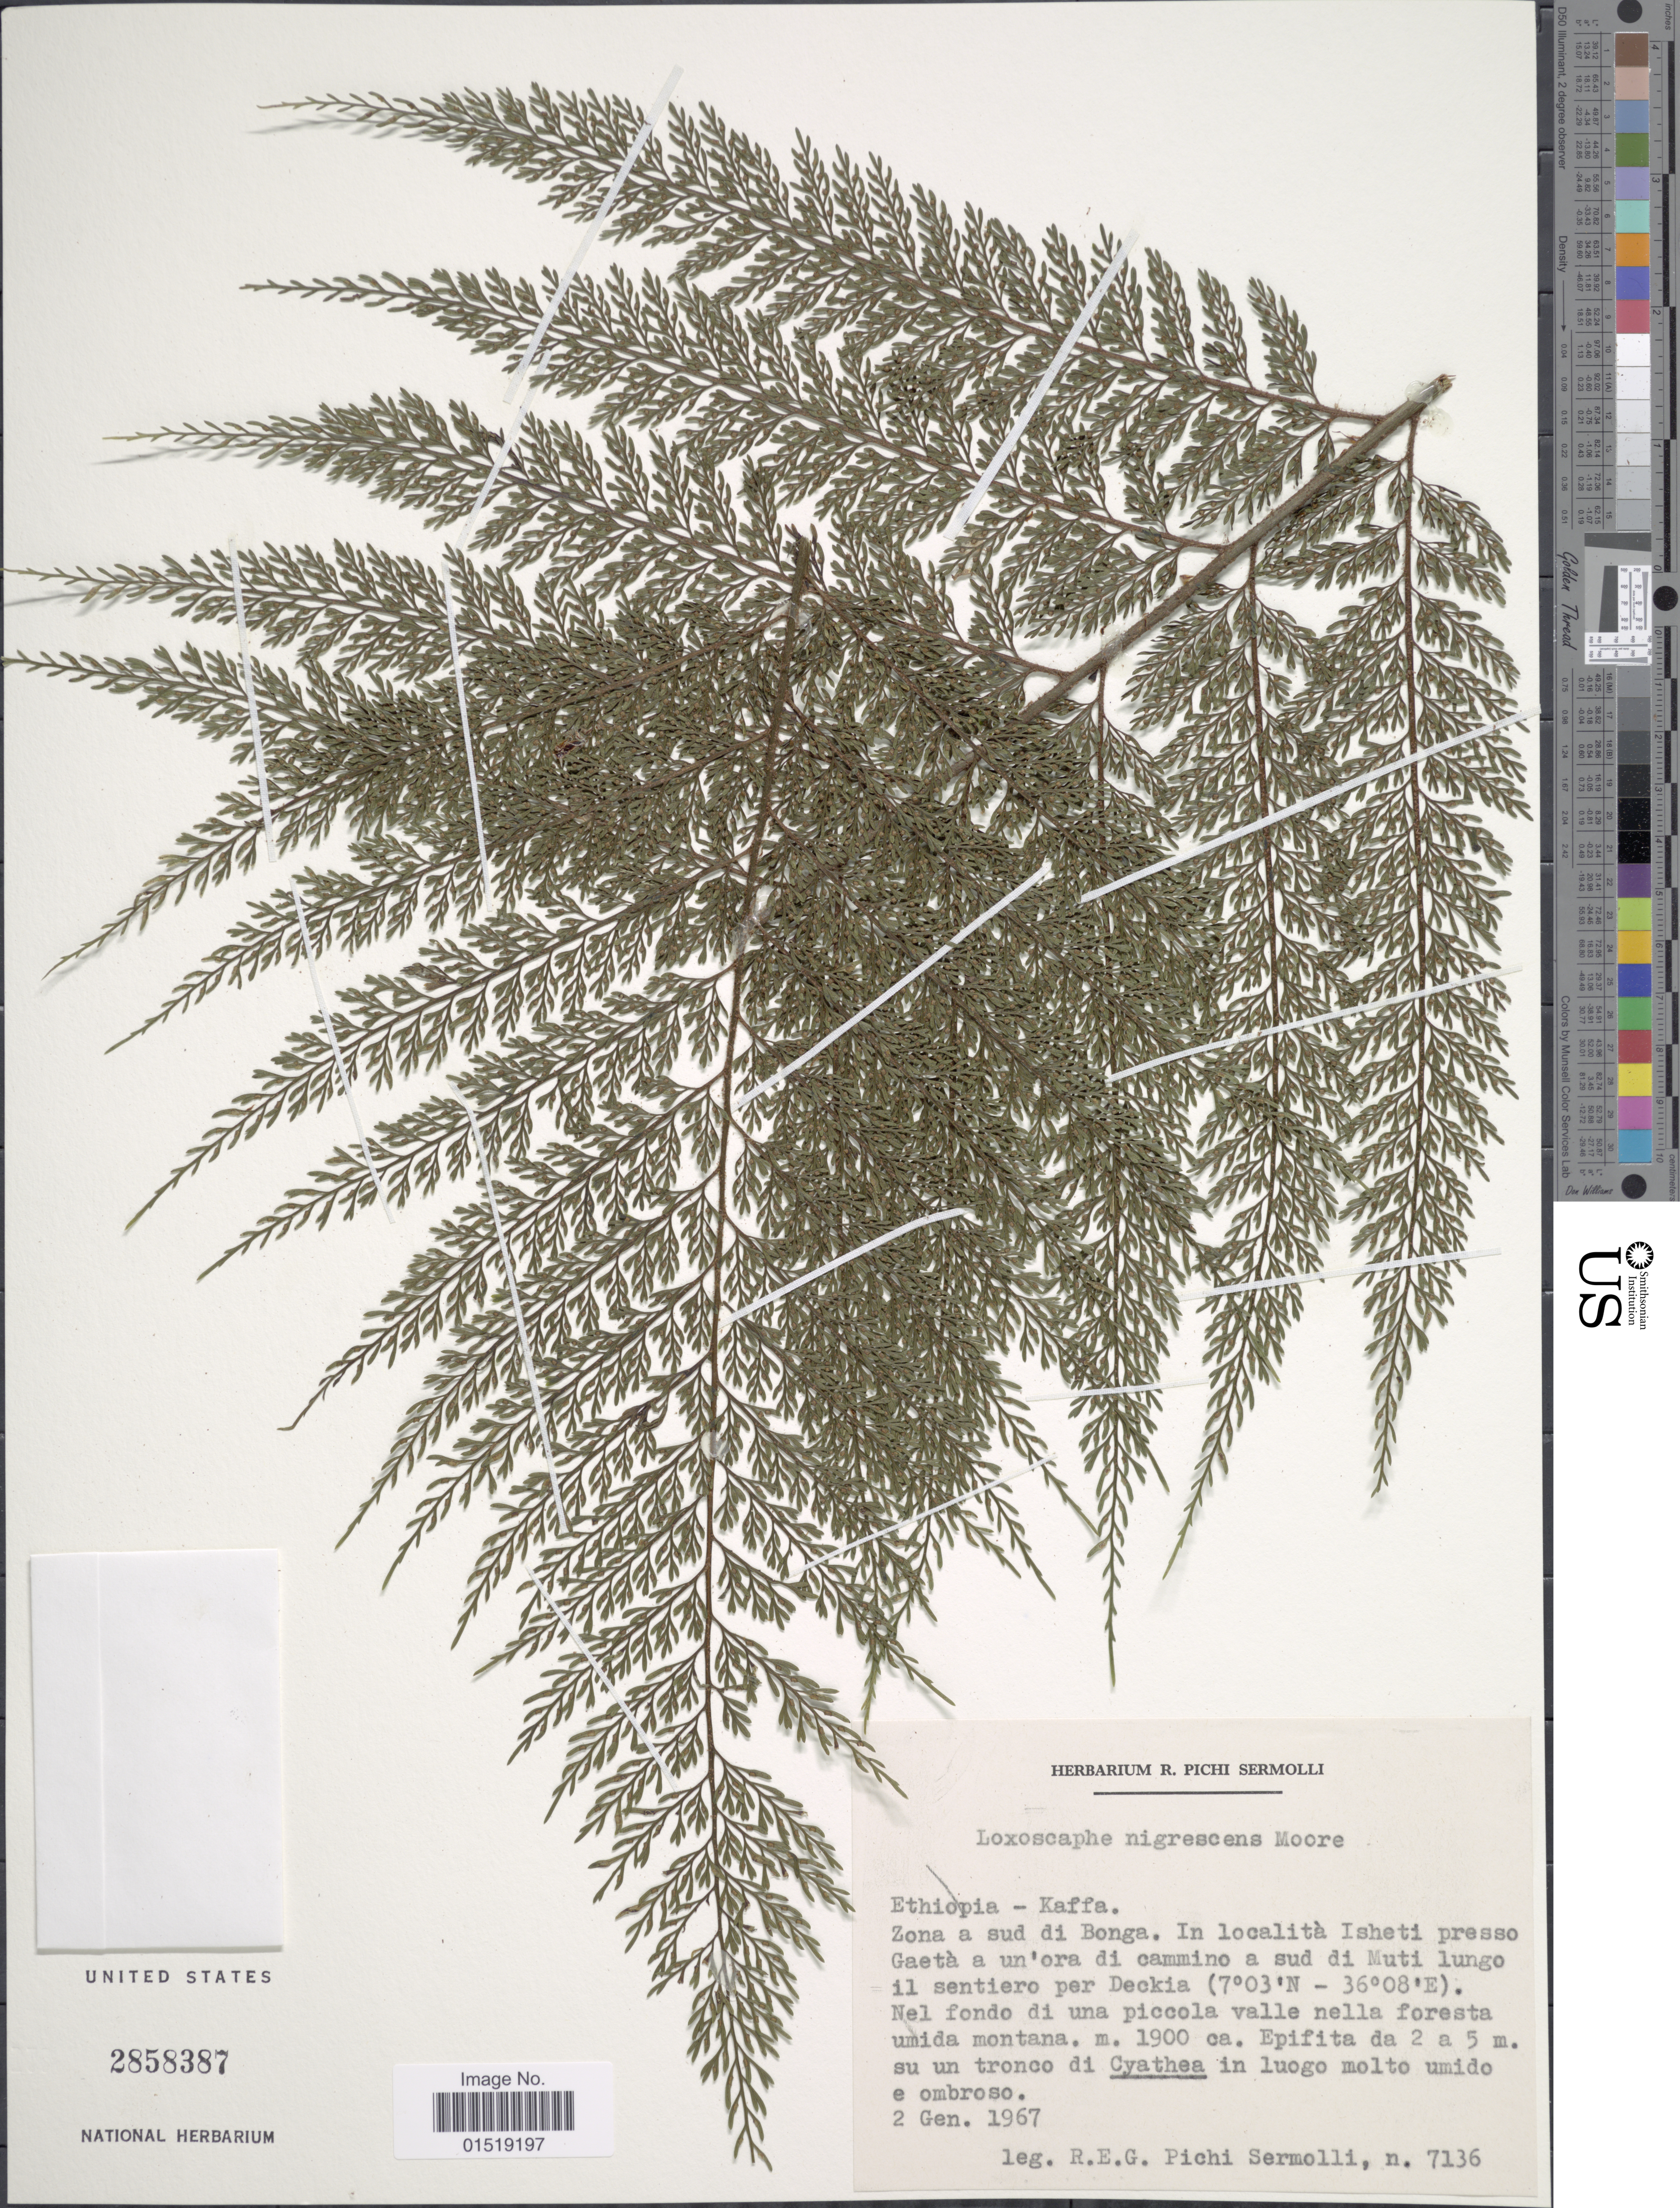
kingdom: Plantae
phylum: Tracheophyta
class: Polypodiopsida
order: Polypodiales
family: Aspleniaceae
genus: Asplenium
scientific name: Asplenium hypomelas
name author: Kuhn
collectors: R. E. Pichi-Sermolli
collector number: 7136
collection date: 1967-01-02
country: Ethiopia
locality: Kaffa. Zona a sud di Bonga. In località Isheti presso Gaetà a un'ora di cammino a sud di Muti lungo il sentiero per Deckia.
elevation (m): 1900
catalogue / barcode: US 2858387